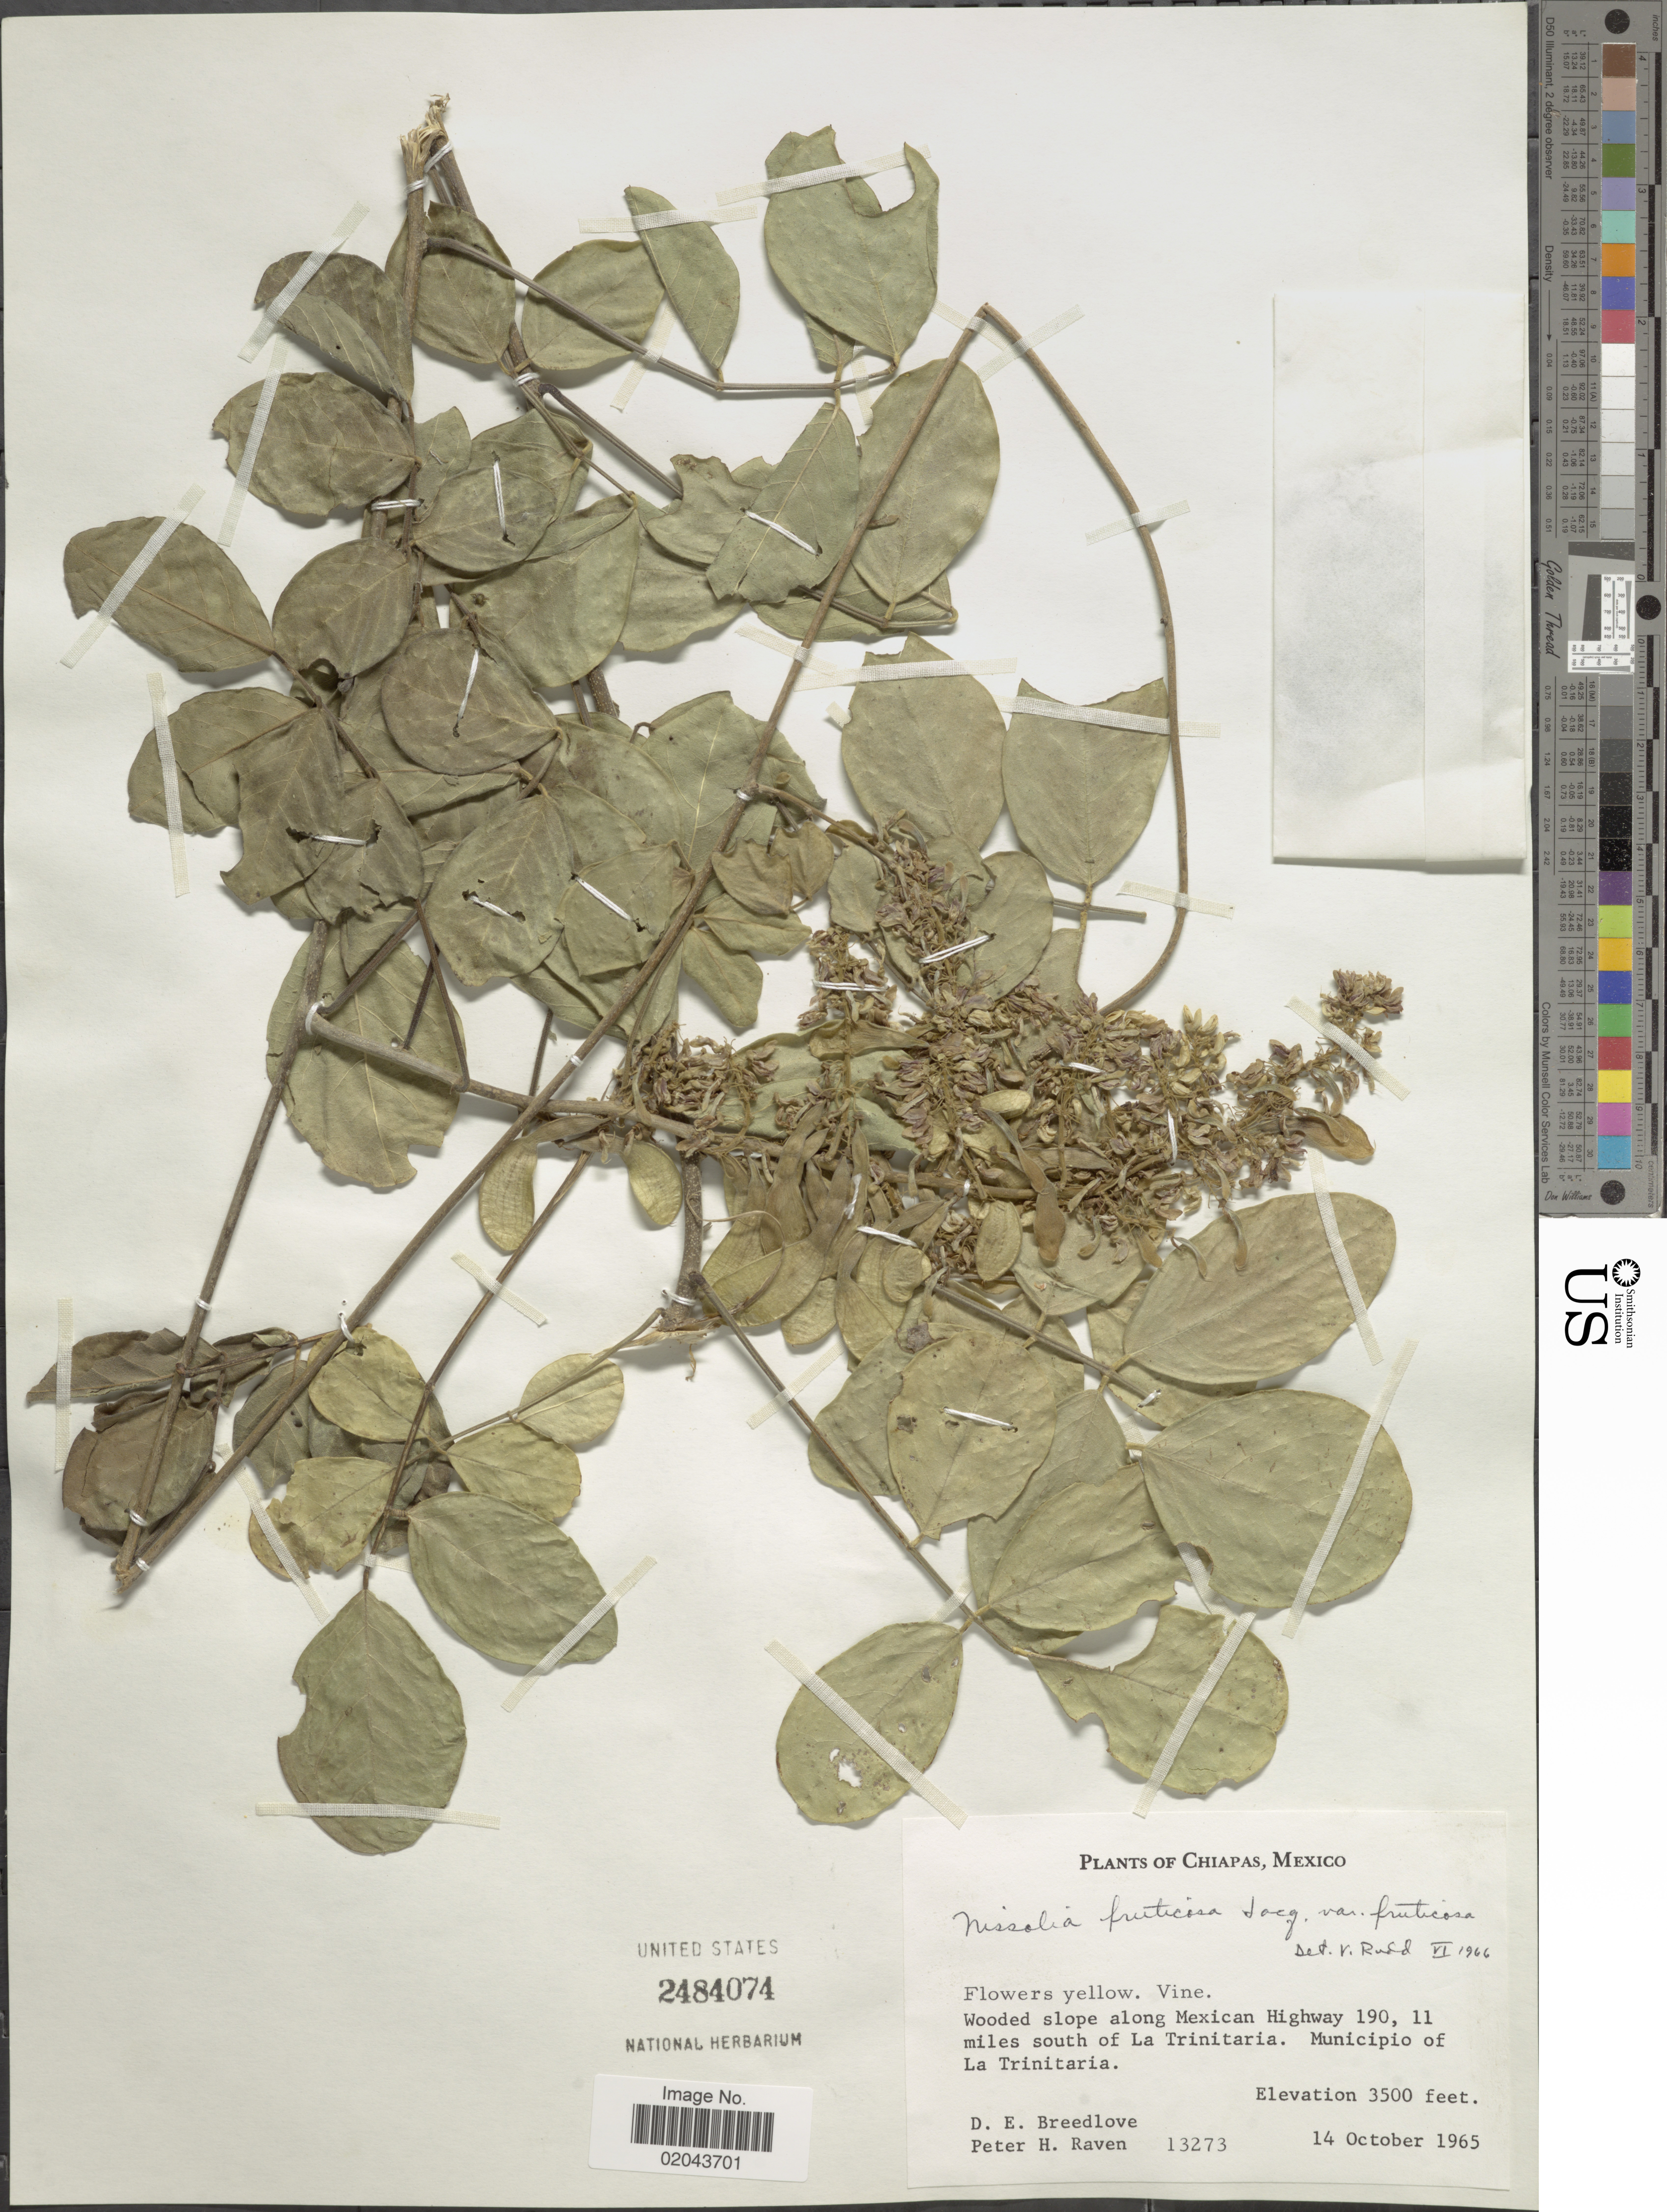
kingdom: Plantae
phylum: Tracheophyta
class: Magnoliopsida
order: Fabales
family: Fabaceae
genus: Nissolia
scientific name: Nissolia fruticosa var. fruticosa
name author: Jacq.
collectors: D. E. Breedlove & P. Raven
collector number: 13273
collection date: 1965-10-14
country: Mexico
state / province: Chiapas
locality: Wooded slope along Mexican Highway 190, 11 miles south of La Trinitaria, Municipio of La Trinitaria.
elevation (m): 1067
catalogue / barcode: US 2484074